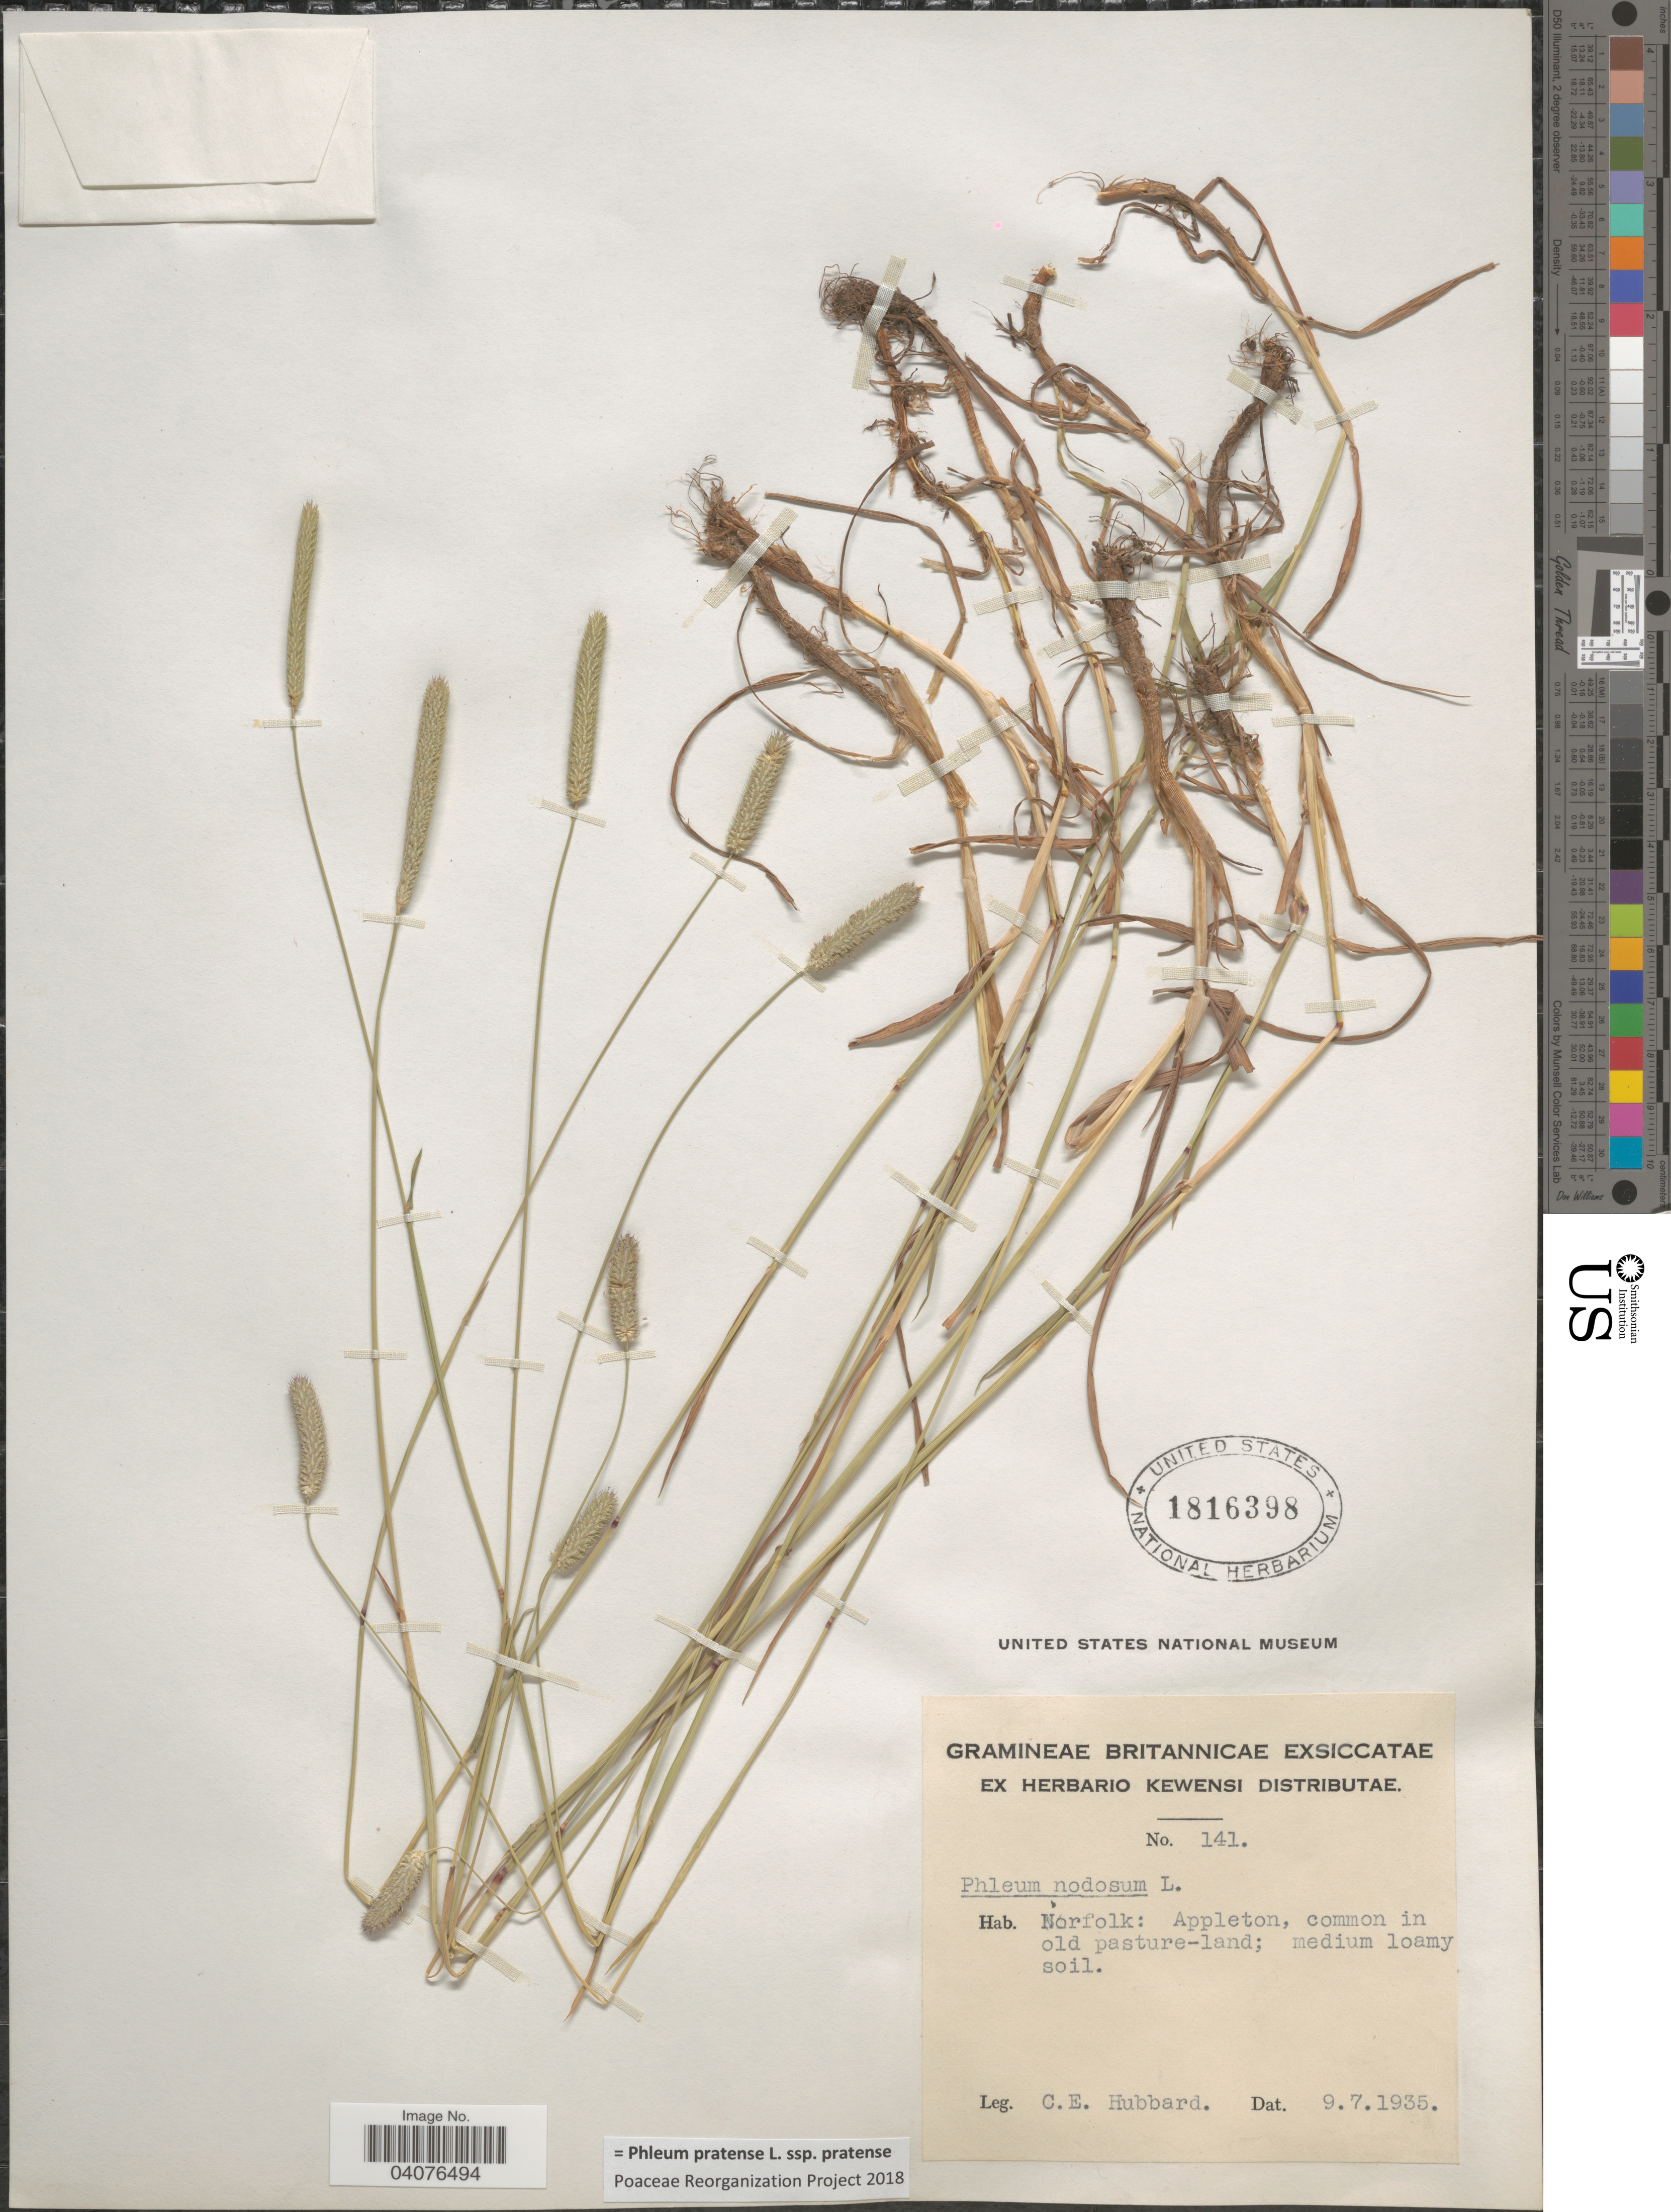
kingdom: Plantae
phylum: Tracheophyta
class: Liliopsida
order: Poales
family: Poaceae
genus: Phleum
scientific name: Phleum pratense subsp. pratense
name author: L.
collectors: C. E. Hubbard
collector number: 141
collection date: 1935-07-09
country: United Kingdom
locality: Norfolk: Appleton, common in old pasture-land; medium loamy soil. Britannicae.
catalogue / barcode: US 1816398